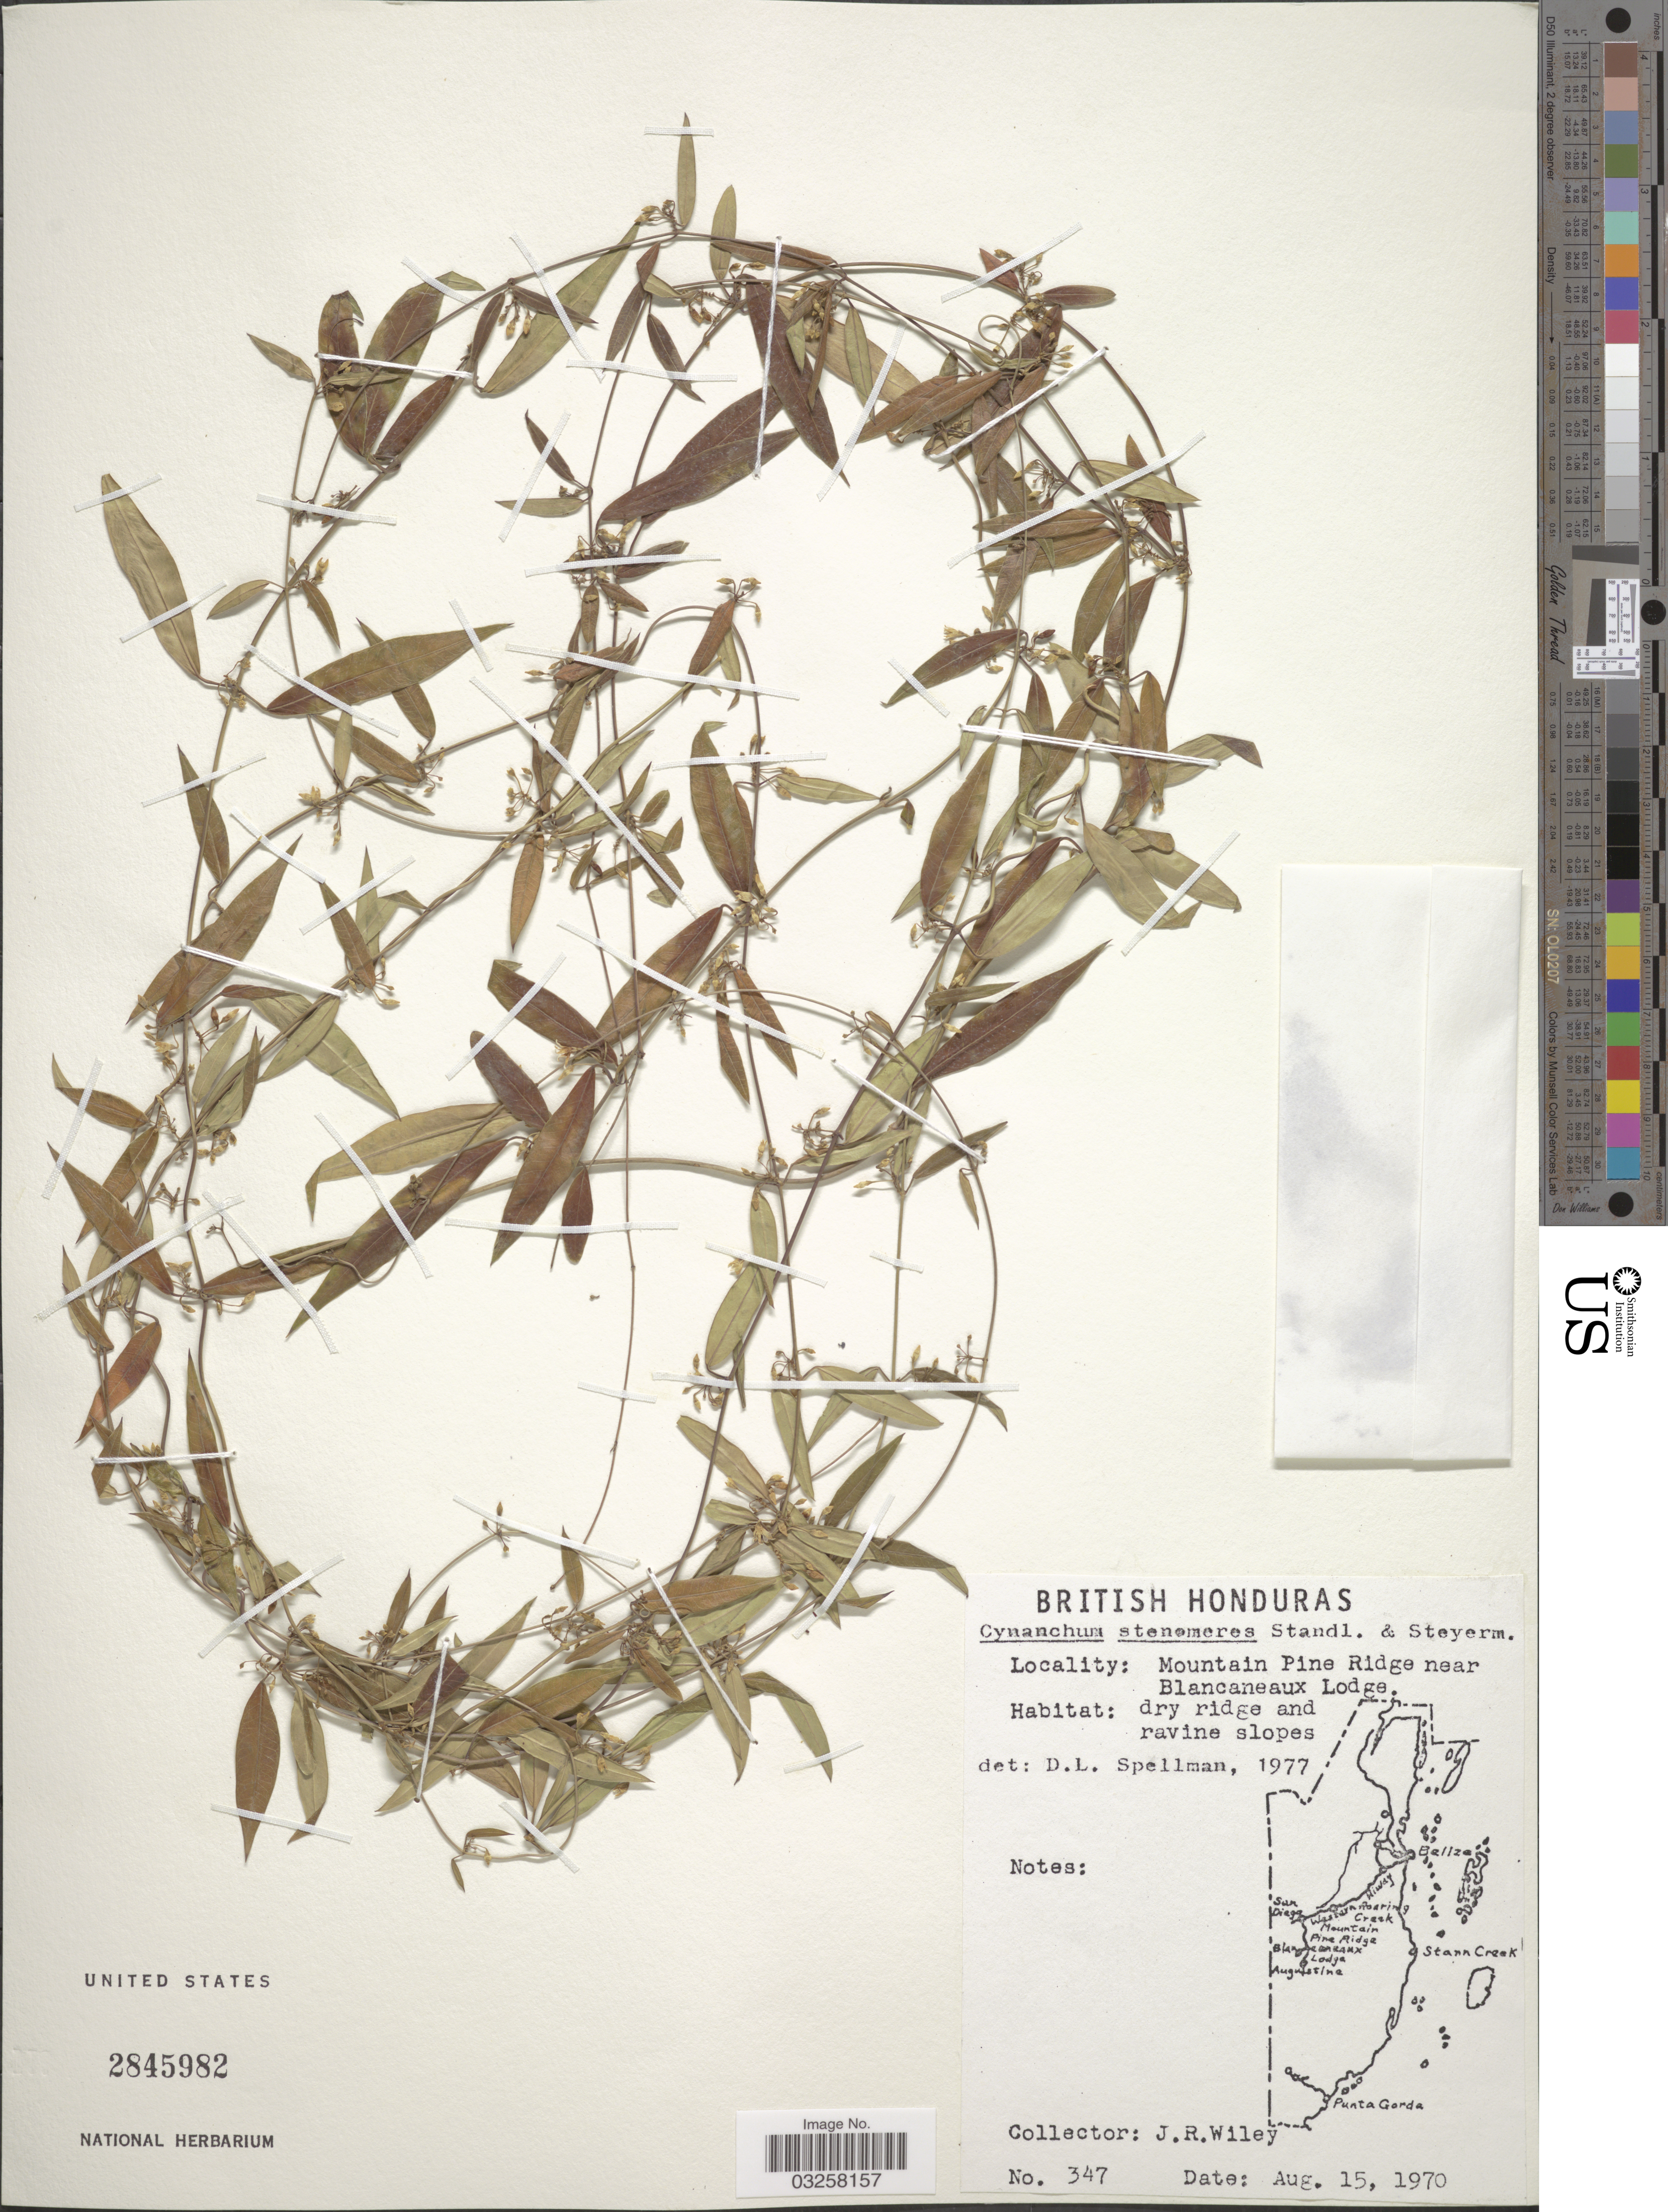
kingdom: Plantae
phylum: Tracheophyta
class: Magnoliopsida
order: Gentianales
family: Apocynaceae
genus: Metastelma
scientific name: Metastelma stenomeres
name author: (Standl. & Steyerm.) W.D. Stevens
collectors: J. Wiley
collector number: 347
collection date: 1970-08-15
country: Belize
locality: British Honduras, Mountain Pine Ridge near Blancaneaux Lodge.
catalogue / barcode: US 2845982